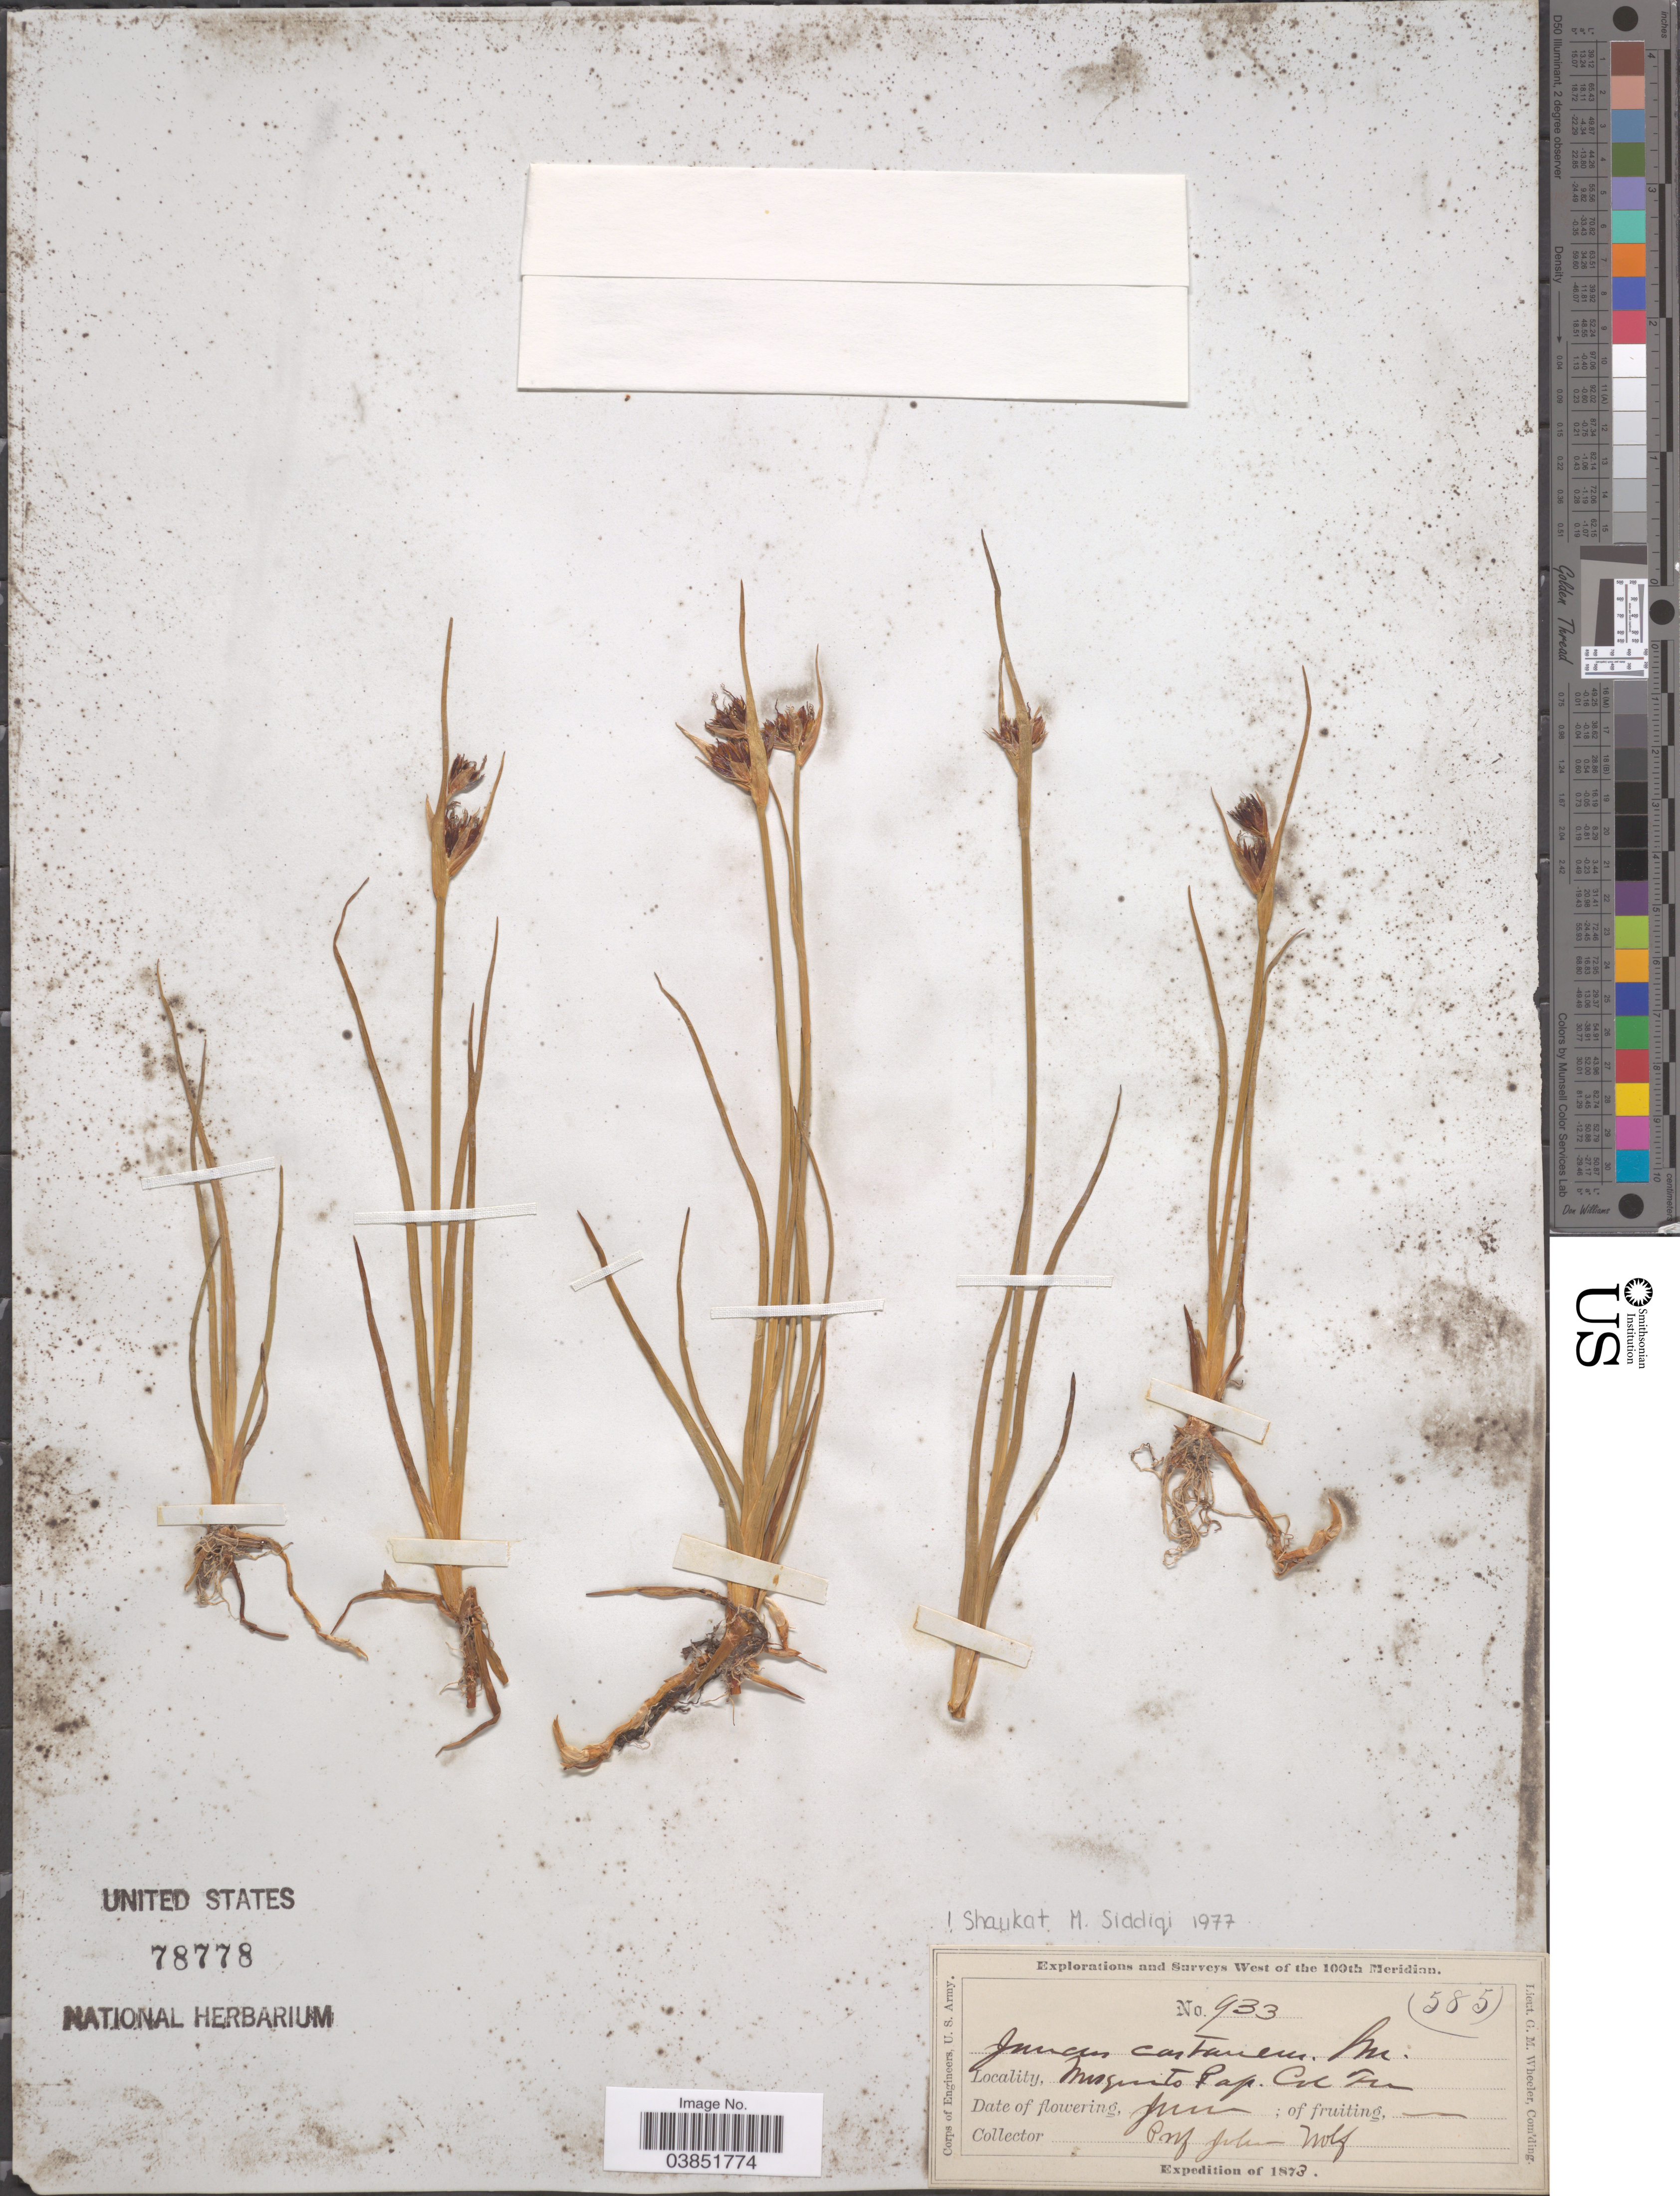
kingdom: Plantae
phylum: Tracheophyta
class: Liliopsida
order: Poales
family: Juncaceae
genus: Juncus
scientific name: Juncus castaneus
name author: Sm.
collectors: J. Wolf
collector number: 933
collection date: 1873-06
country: United States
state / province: Colorado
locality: Mosquito Pass.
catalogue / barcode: US 78778